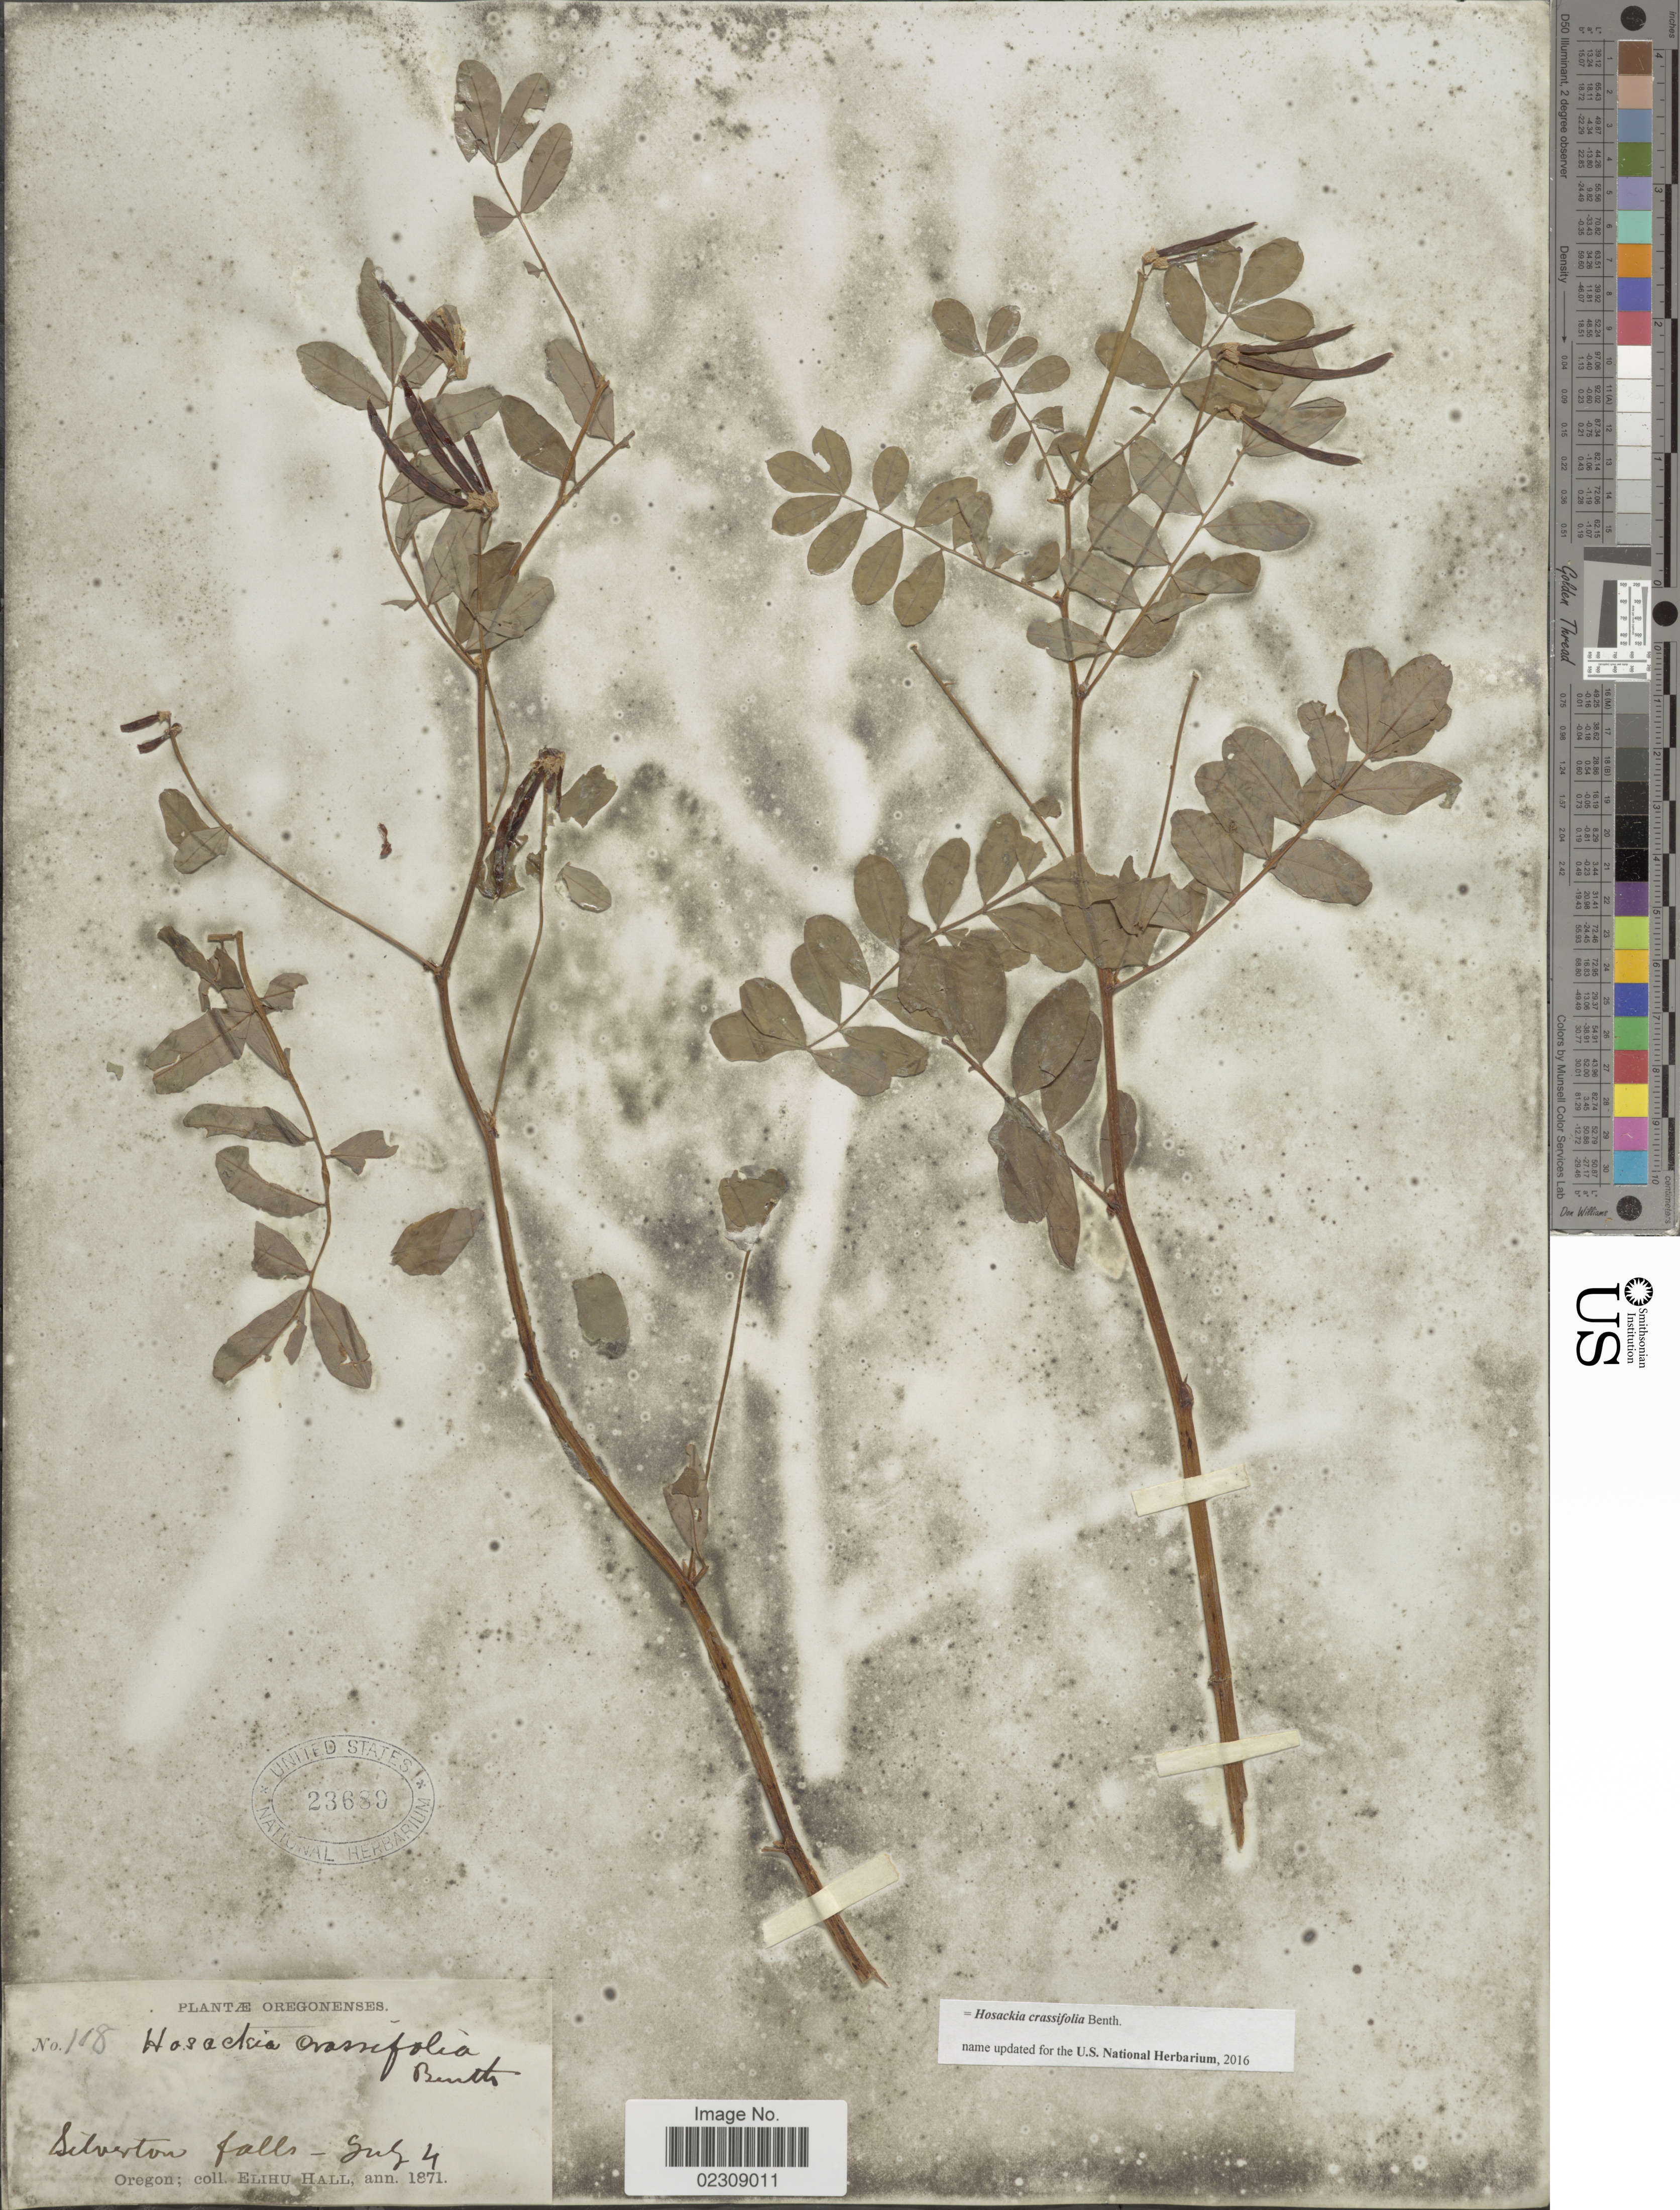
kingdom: Plantae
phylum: Tracheophyta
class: Magnoliopsida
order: Fabales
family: Fabaceae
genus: Hosackia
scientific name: Hosackia crassifolia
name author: Benth.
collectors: E. Hall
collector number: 108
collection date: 1871-07-04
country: United States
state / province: Oregon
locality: Oregonenses. Silverton falls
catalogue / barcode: US 23689